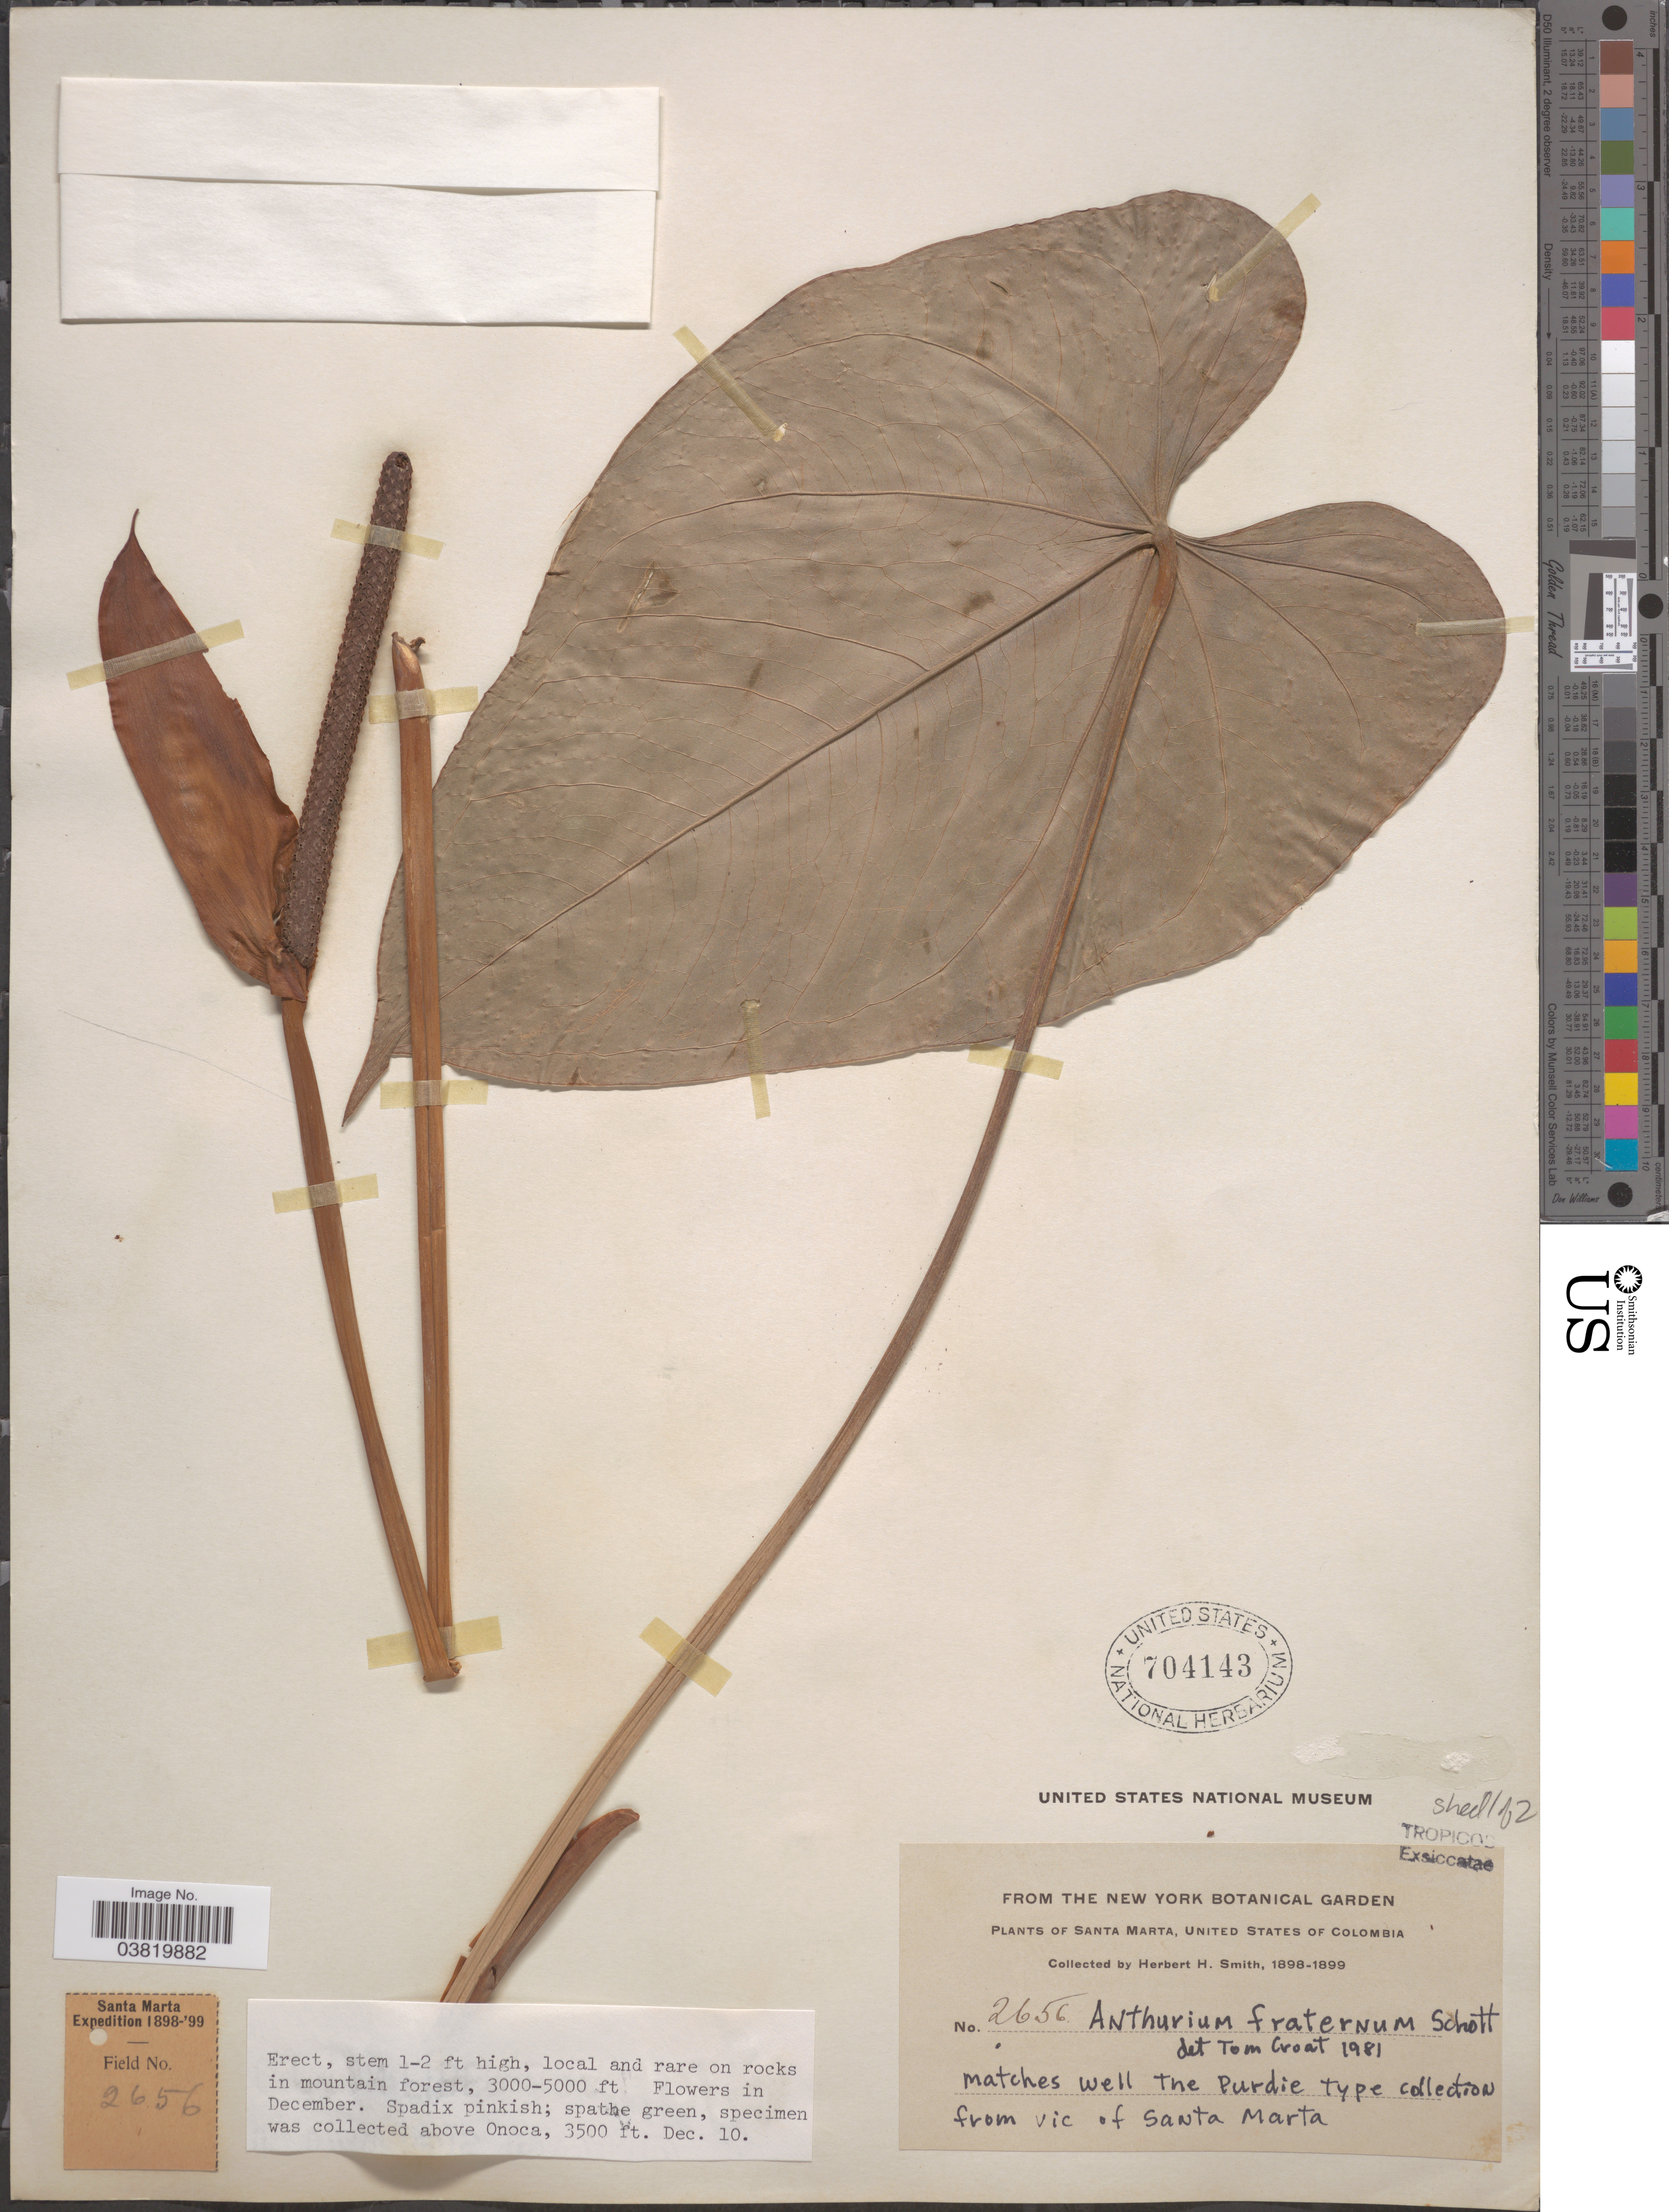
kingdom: Plantae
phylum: Tracheophyta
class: Liliopsida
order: Alismatales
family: Araceae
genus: Anthurium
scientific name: Anthurium fraternum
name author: Schott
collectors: Herbert H. Smith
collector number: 2656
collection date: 1898-12-10/1899-12-10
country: Colombia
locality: Santa Marta, United States of Colombia. Above Onoca.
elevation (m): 1067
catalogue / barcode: US 704143